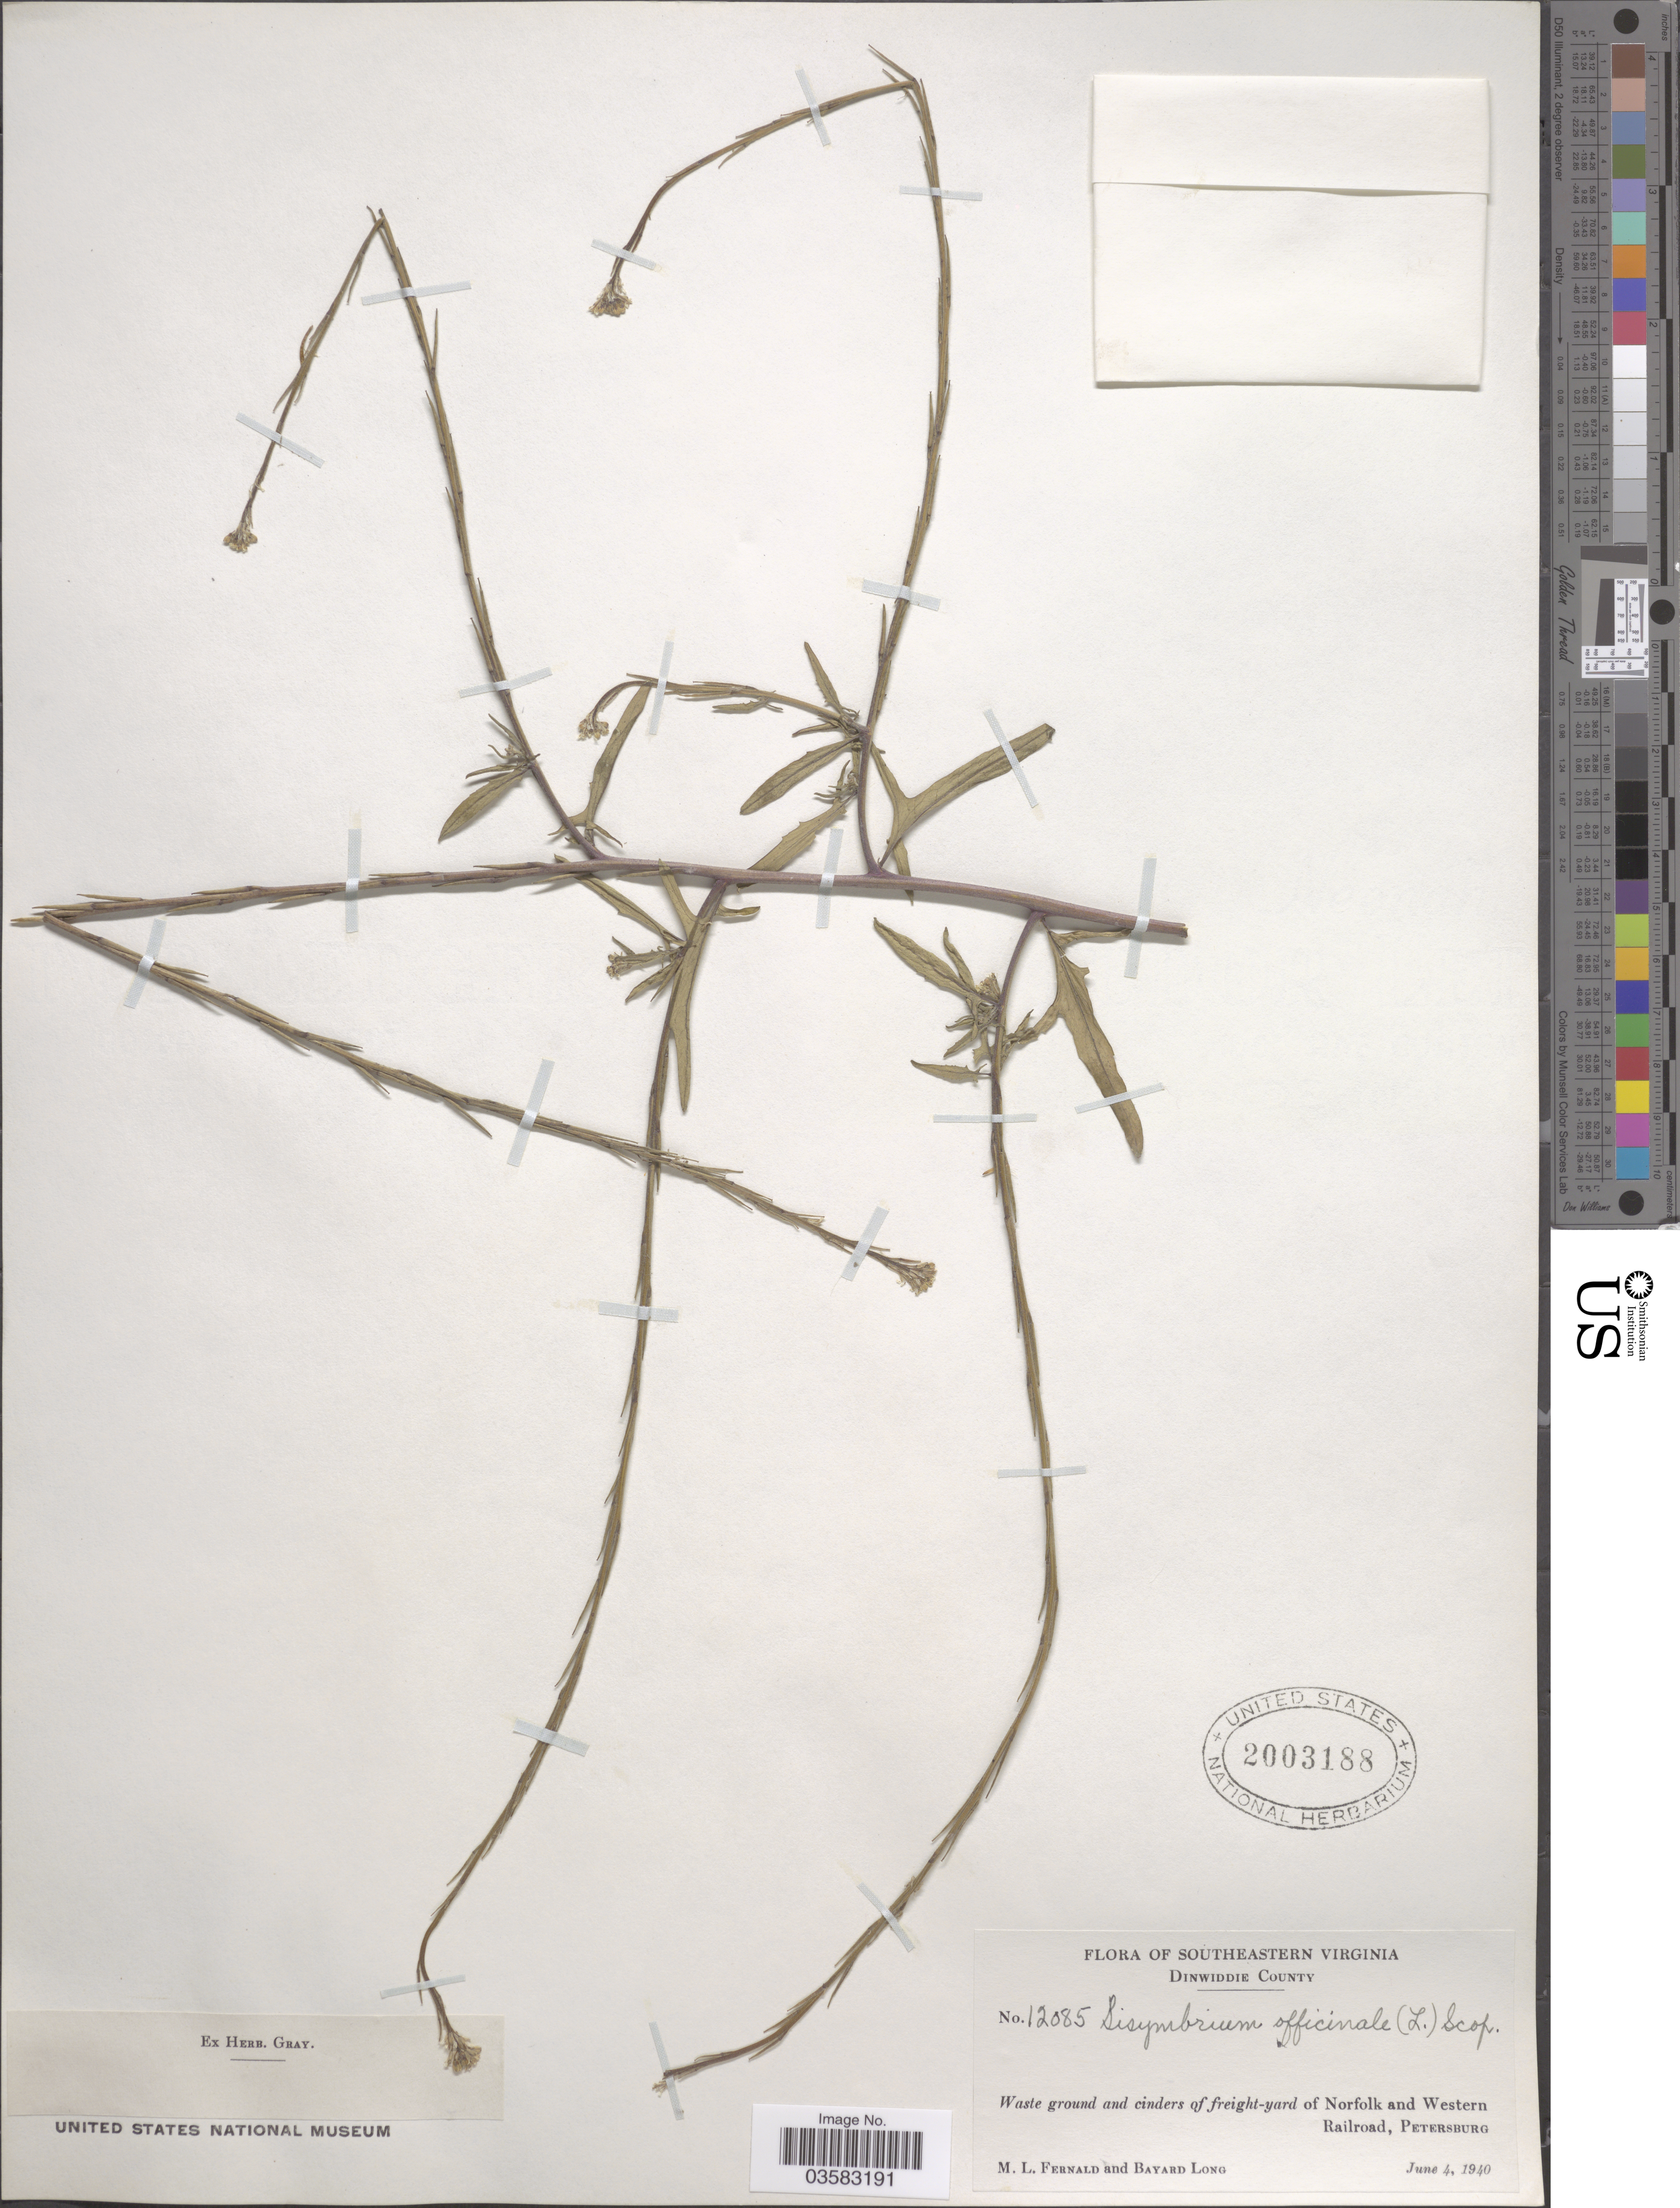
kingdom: Plantae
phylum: Tracheophyta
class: Magnoliopsida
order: Brassicales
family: Brassicaceae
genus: Sisymbrium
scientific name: Sisymbrium officinale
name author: (L.) Scop.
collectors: M. L. Fernald & B. Long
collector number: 12085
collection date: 1940-06-04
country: United States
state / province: Virginia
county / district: Dinwiddie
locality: Southeastern Virginia. Dinwiddie County. Waste ground and cinders of freight-yard of Norfolk and Western Railroad, Petersburg.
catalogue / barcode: US 2003188